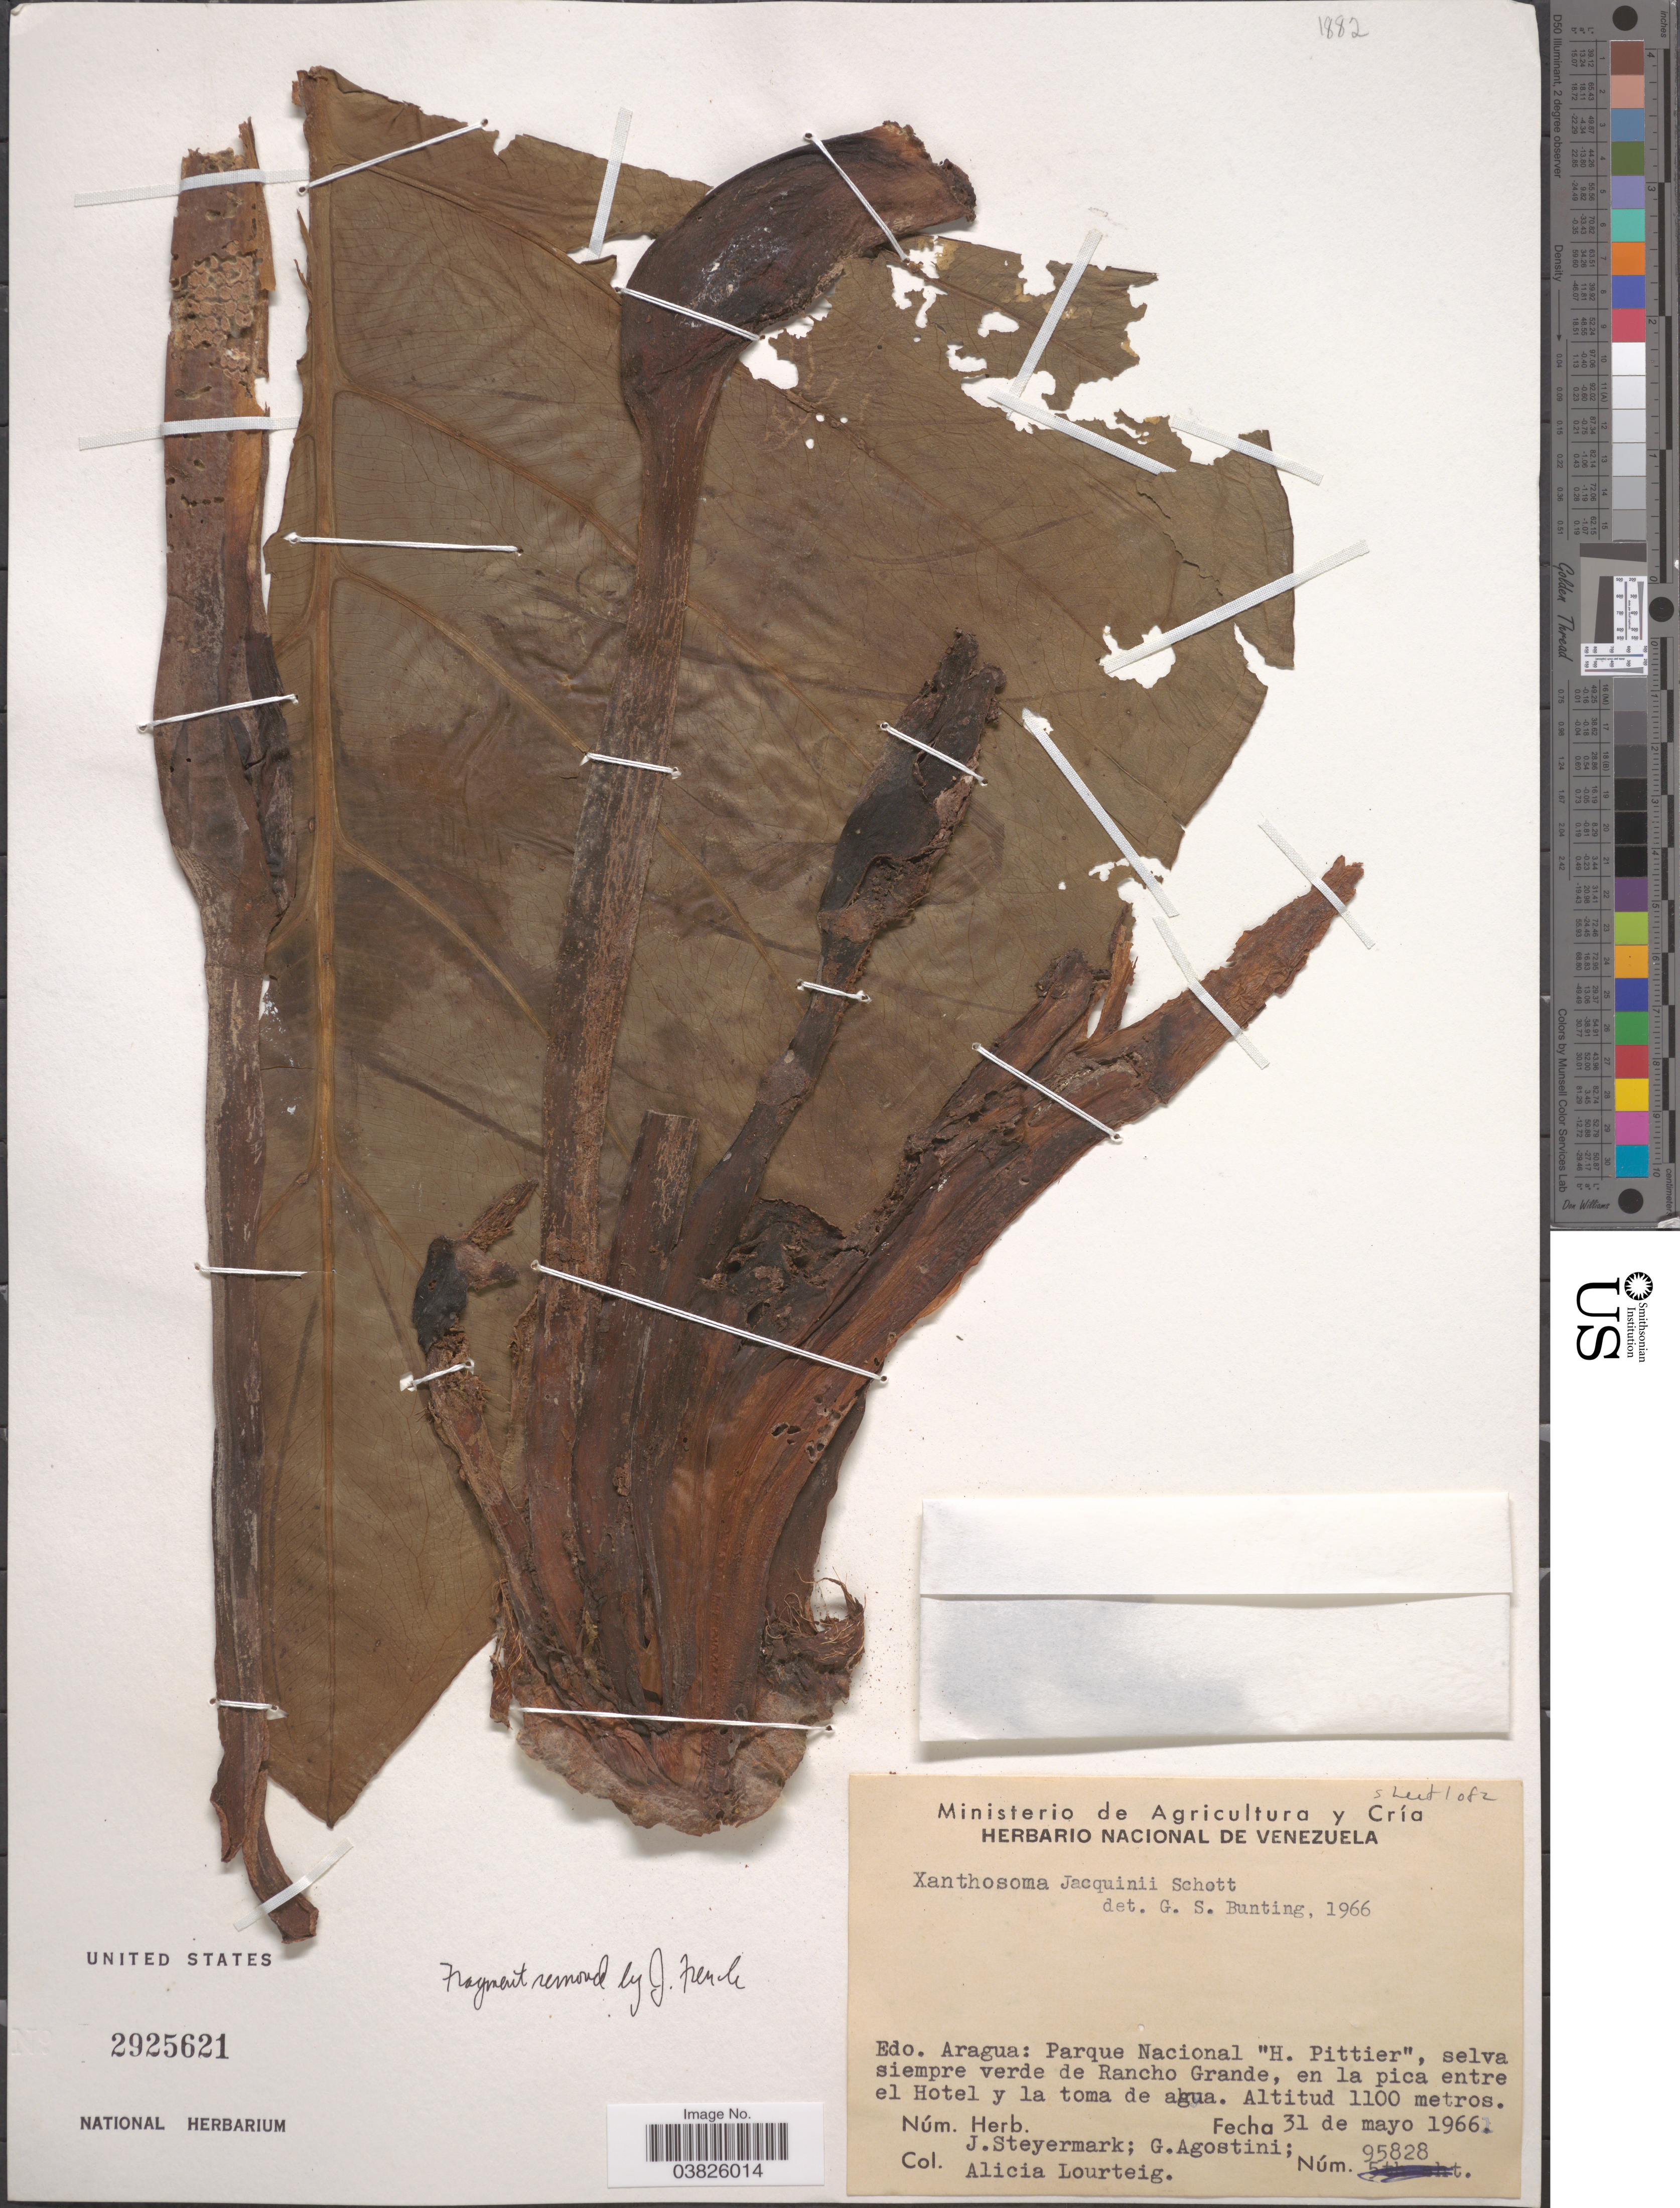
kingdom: Plantae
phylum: Tracheophyta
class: Liliopsida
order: Alismatales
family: Araceae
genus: Xanthosoma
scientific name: Xanthosoma jacquinii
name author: Schott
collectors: J. Steyermark, G. Agostini & A. Lourteig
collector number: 95828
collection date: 1966-05-31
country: Venezuela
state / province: Aragua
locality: Parque Nacional "H. Pittier", selva siempre verde de Rancho Grande, en la pica entre el Hotel y la toma de agua.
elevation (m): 1100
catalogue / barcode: US 2925621